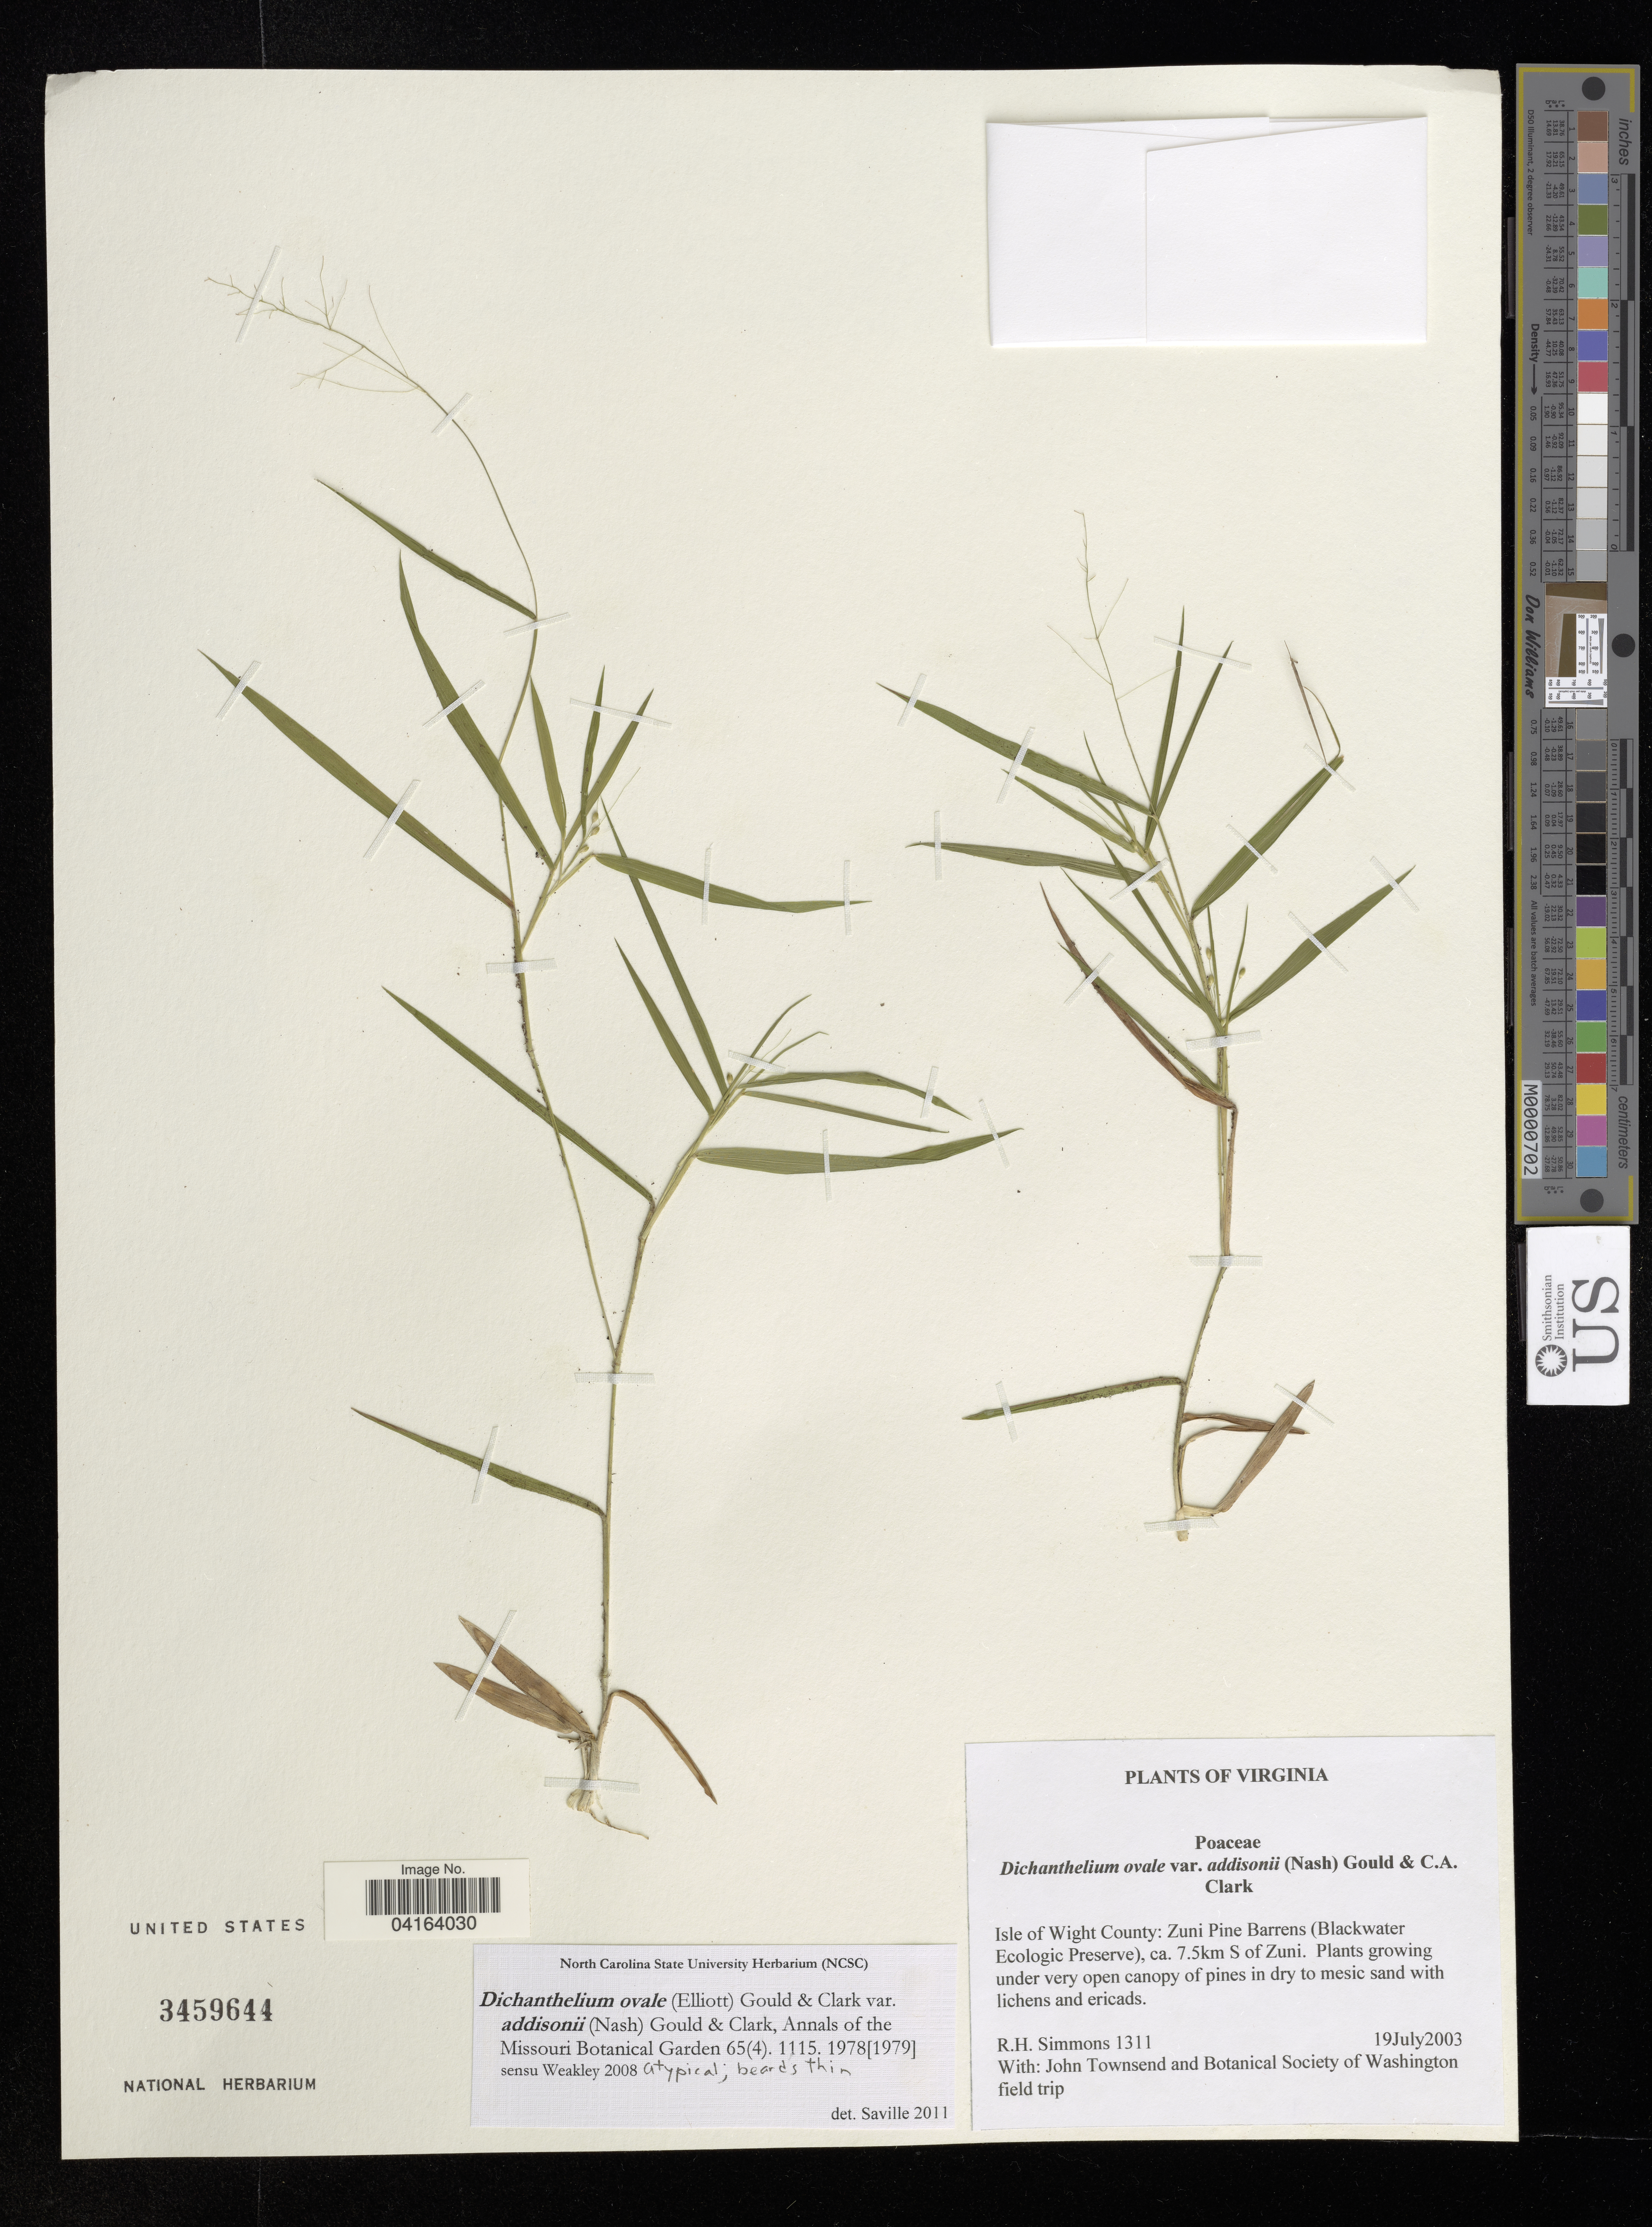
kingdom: Plantae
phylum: Tracheophyta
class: Liliopsida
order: Poales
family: Poaceae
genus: Dichanthelium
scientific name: Dichanthelium ovale var. addisonii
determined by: Saville, A. C., (NCSC), North Carolina State University (UNITED STATES)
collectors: R. H. Simmons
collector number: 1311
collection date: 2003-07-19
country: United States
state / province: Virginia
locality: Isle of Wight County: Zuni Pine Barrens (Blackwater Ecologic Preserve), ca 7.5km S of Zuni.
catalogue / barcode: US 3459644